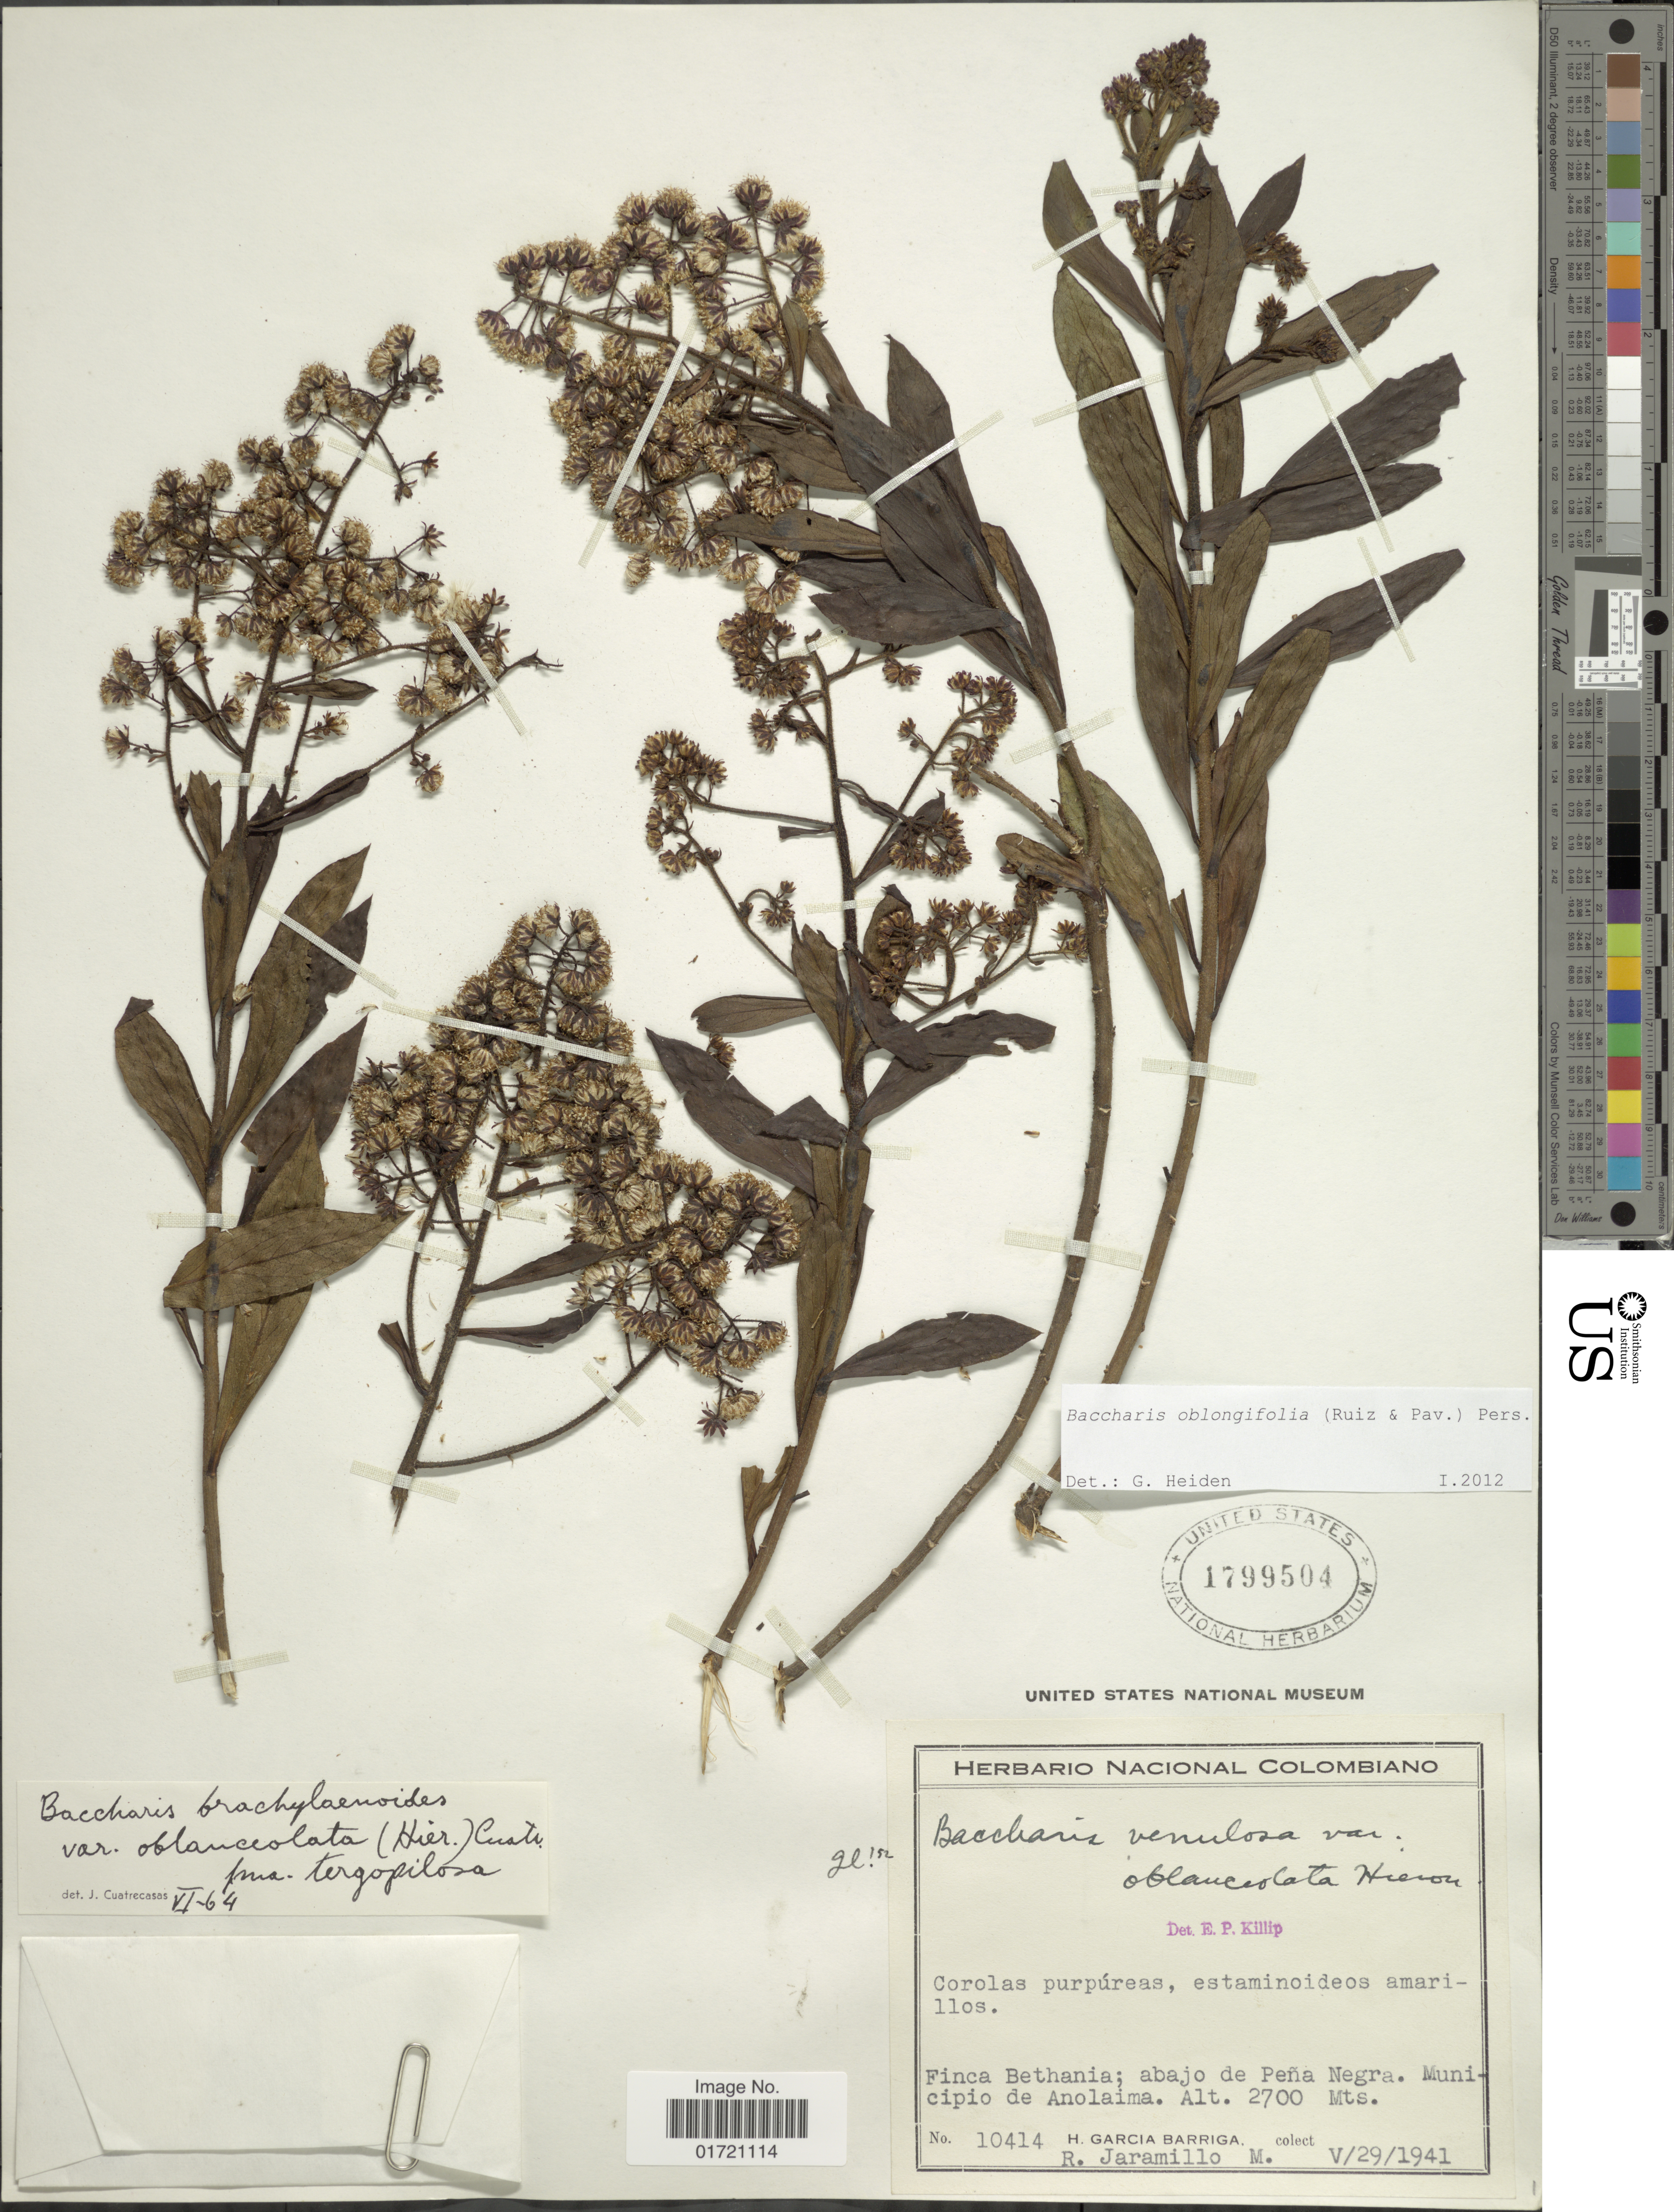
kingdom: Plantae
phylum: Tracheophyta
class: Magnoliopsida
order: Asterales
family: Asteraceae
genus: Baccharis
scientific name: Baccharis oblongifolia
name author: (Ruiz & Pav.) Pers.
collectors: H. García Barriga & R. Jaramillo M.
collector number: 10414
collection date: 1941-05-29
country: Colombia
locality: Finca Bethania; abajo de Peña Negra. Municipio de Anolaima.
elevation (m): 2700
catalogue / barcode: US 1799504